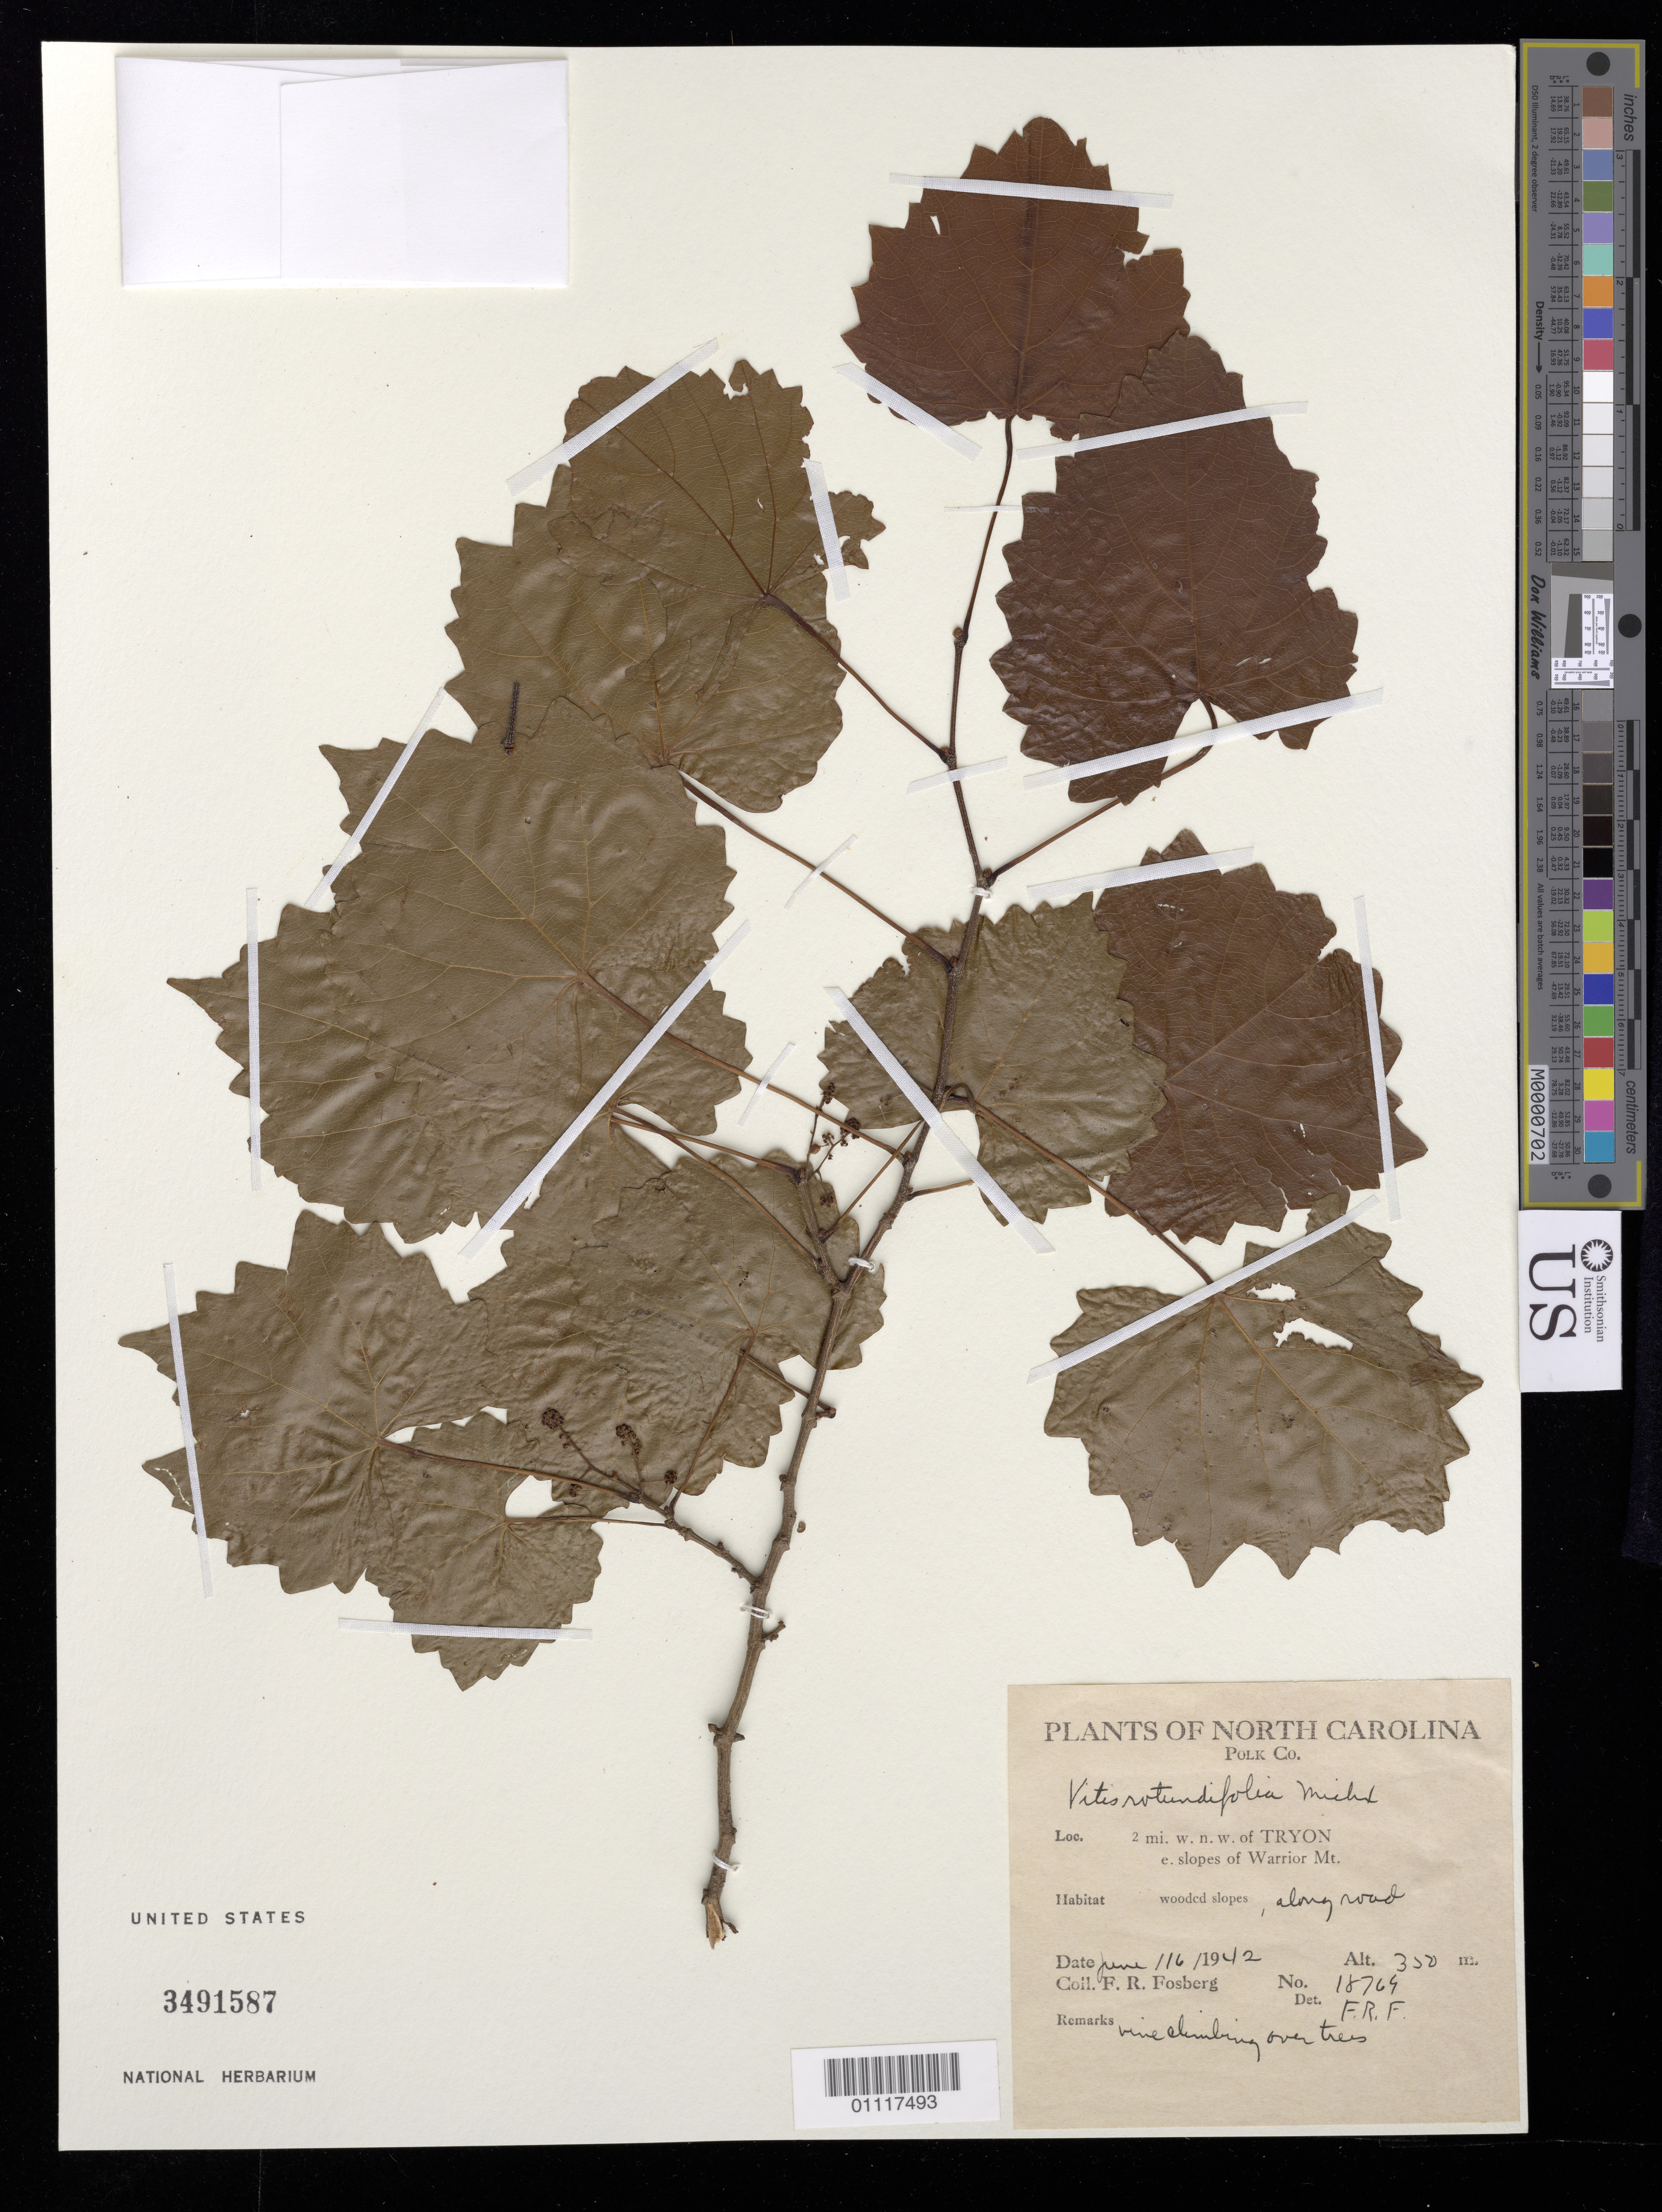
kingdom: Plantae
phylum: Tracheophyta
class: Magnoliopsida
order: Vitales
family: Vitaceae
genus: Vitis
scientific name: Vitis rotundifolia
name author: Michx.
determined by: Fosberg, F. R.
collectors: F. R. Fosberg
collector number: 18769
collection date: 1942-06-16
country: United States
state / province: North Carolina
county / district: Polk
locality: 2 mi. w. n. w. of Tryon e. slopes of Warrior Mt.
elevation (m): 350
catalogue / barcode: US 3491587